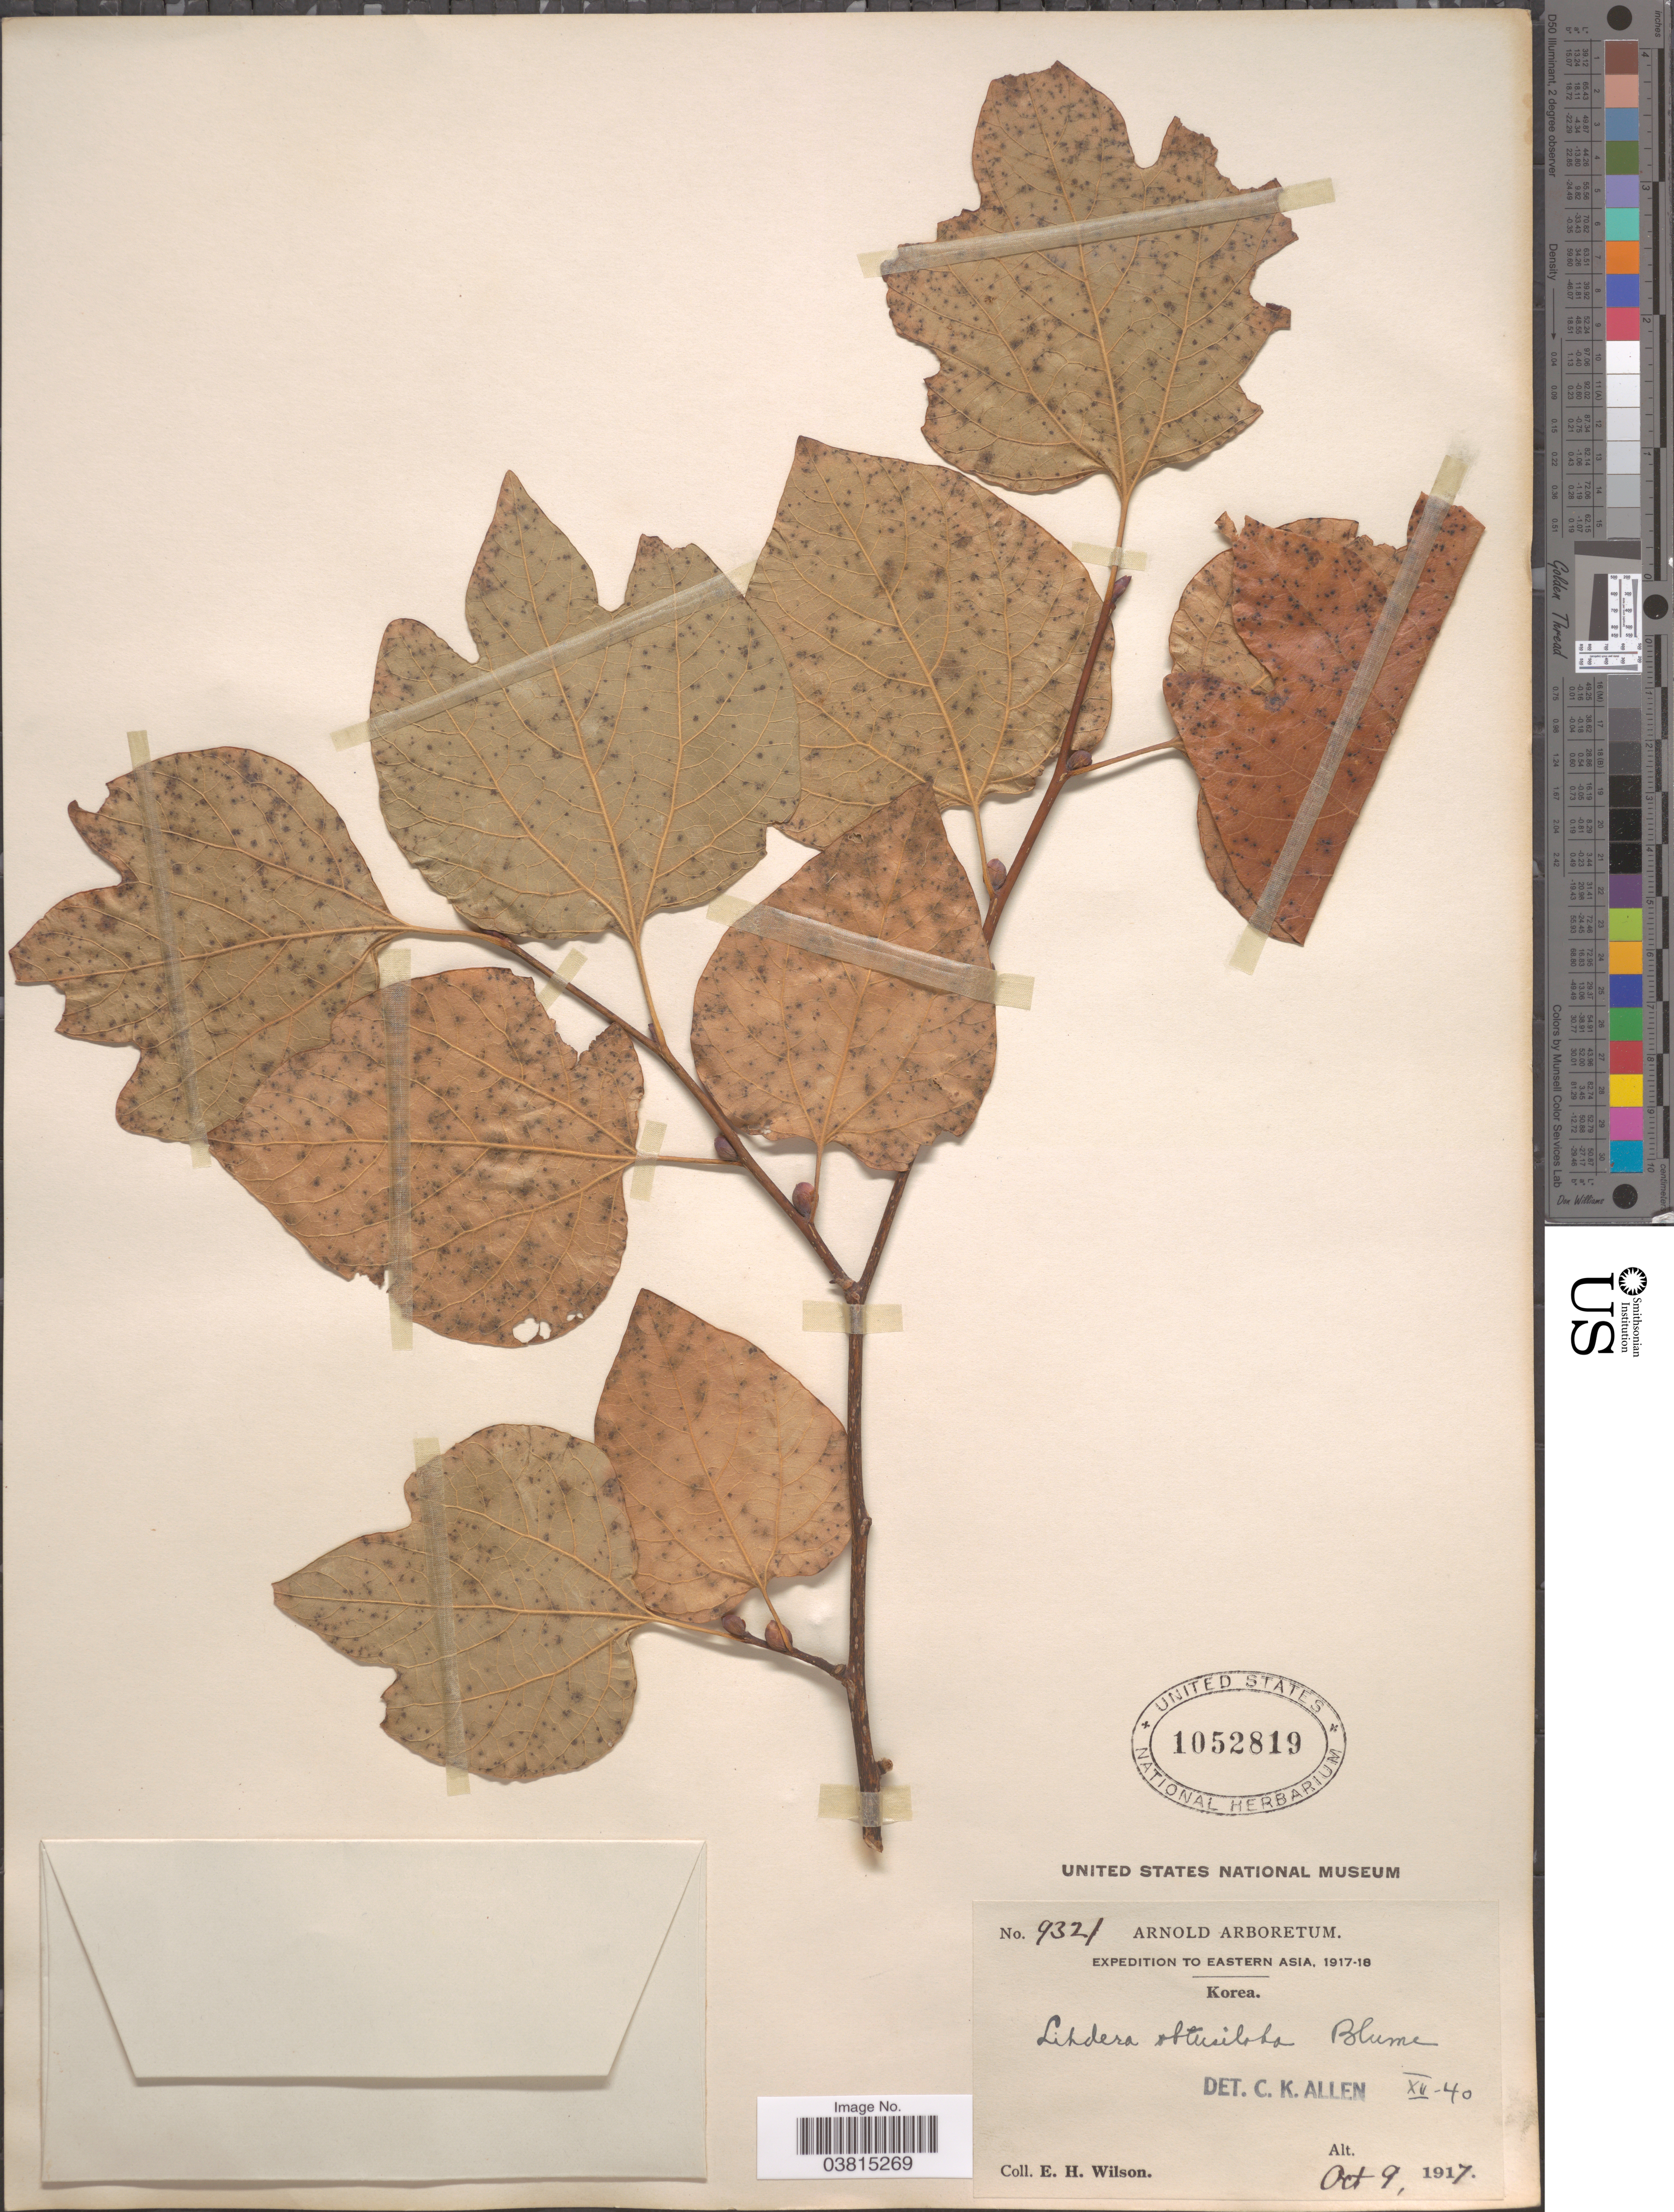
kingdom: Plantae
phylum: Tracheophyta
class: Magnoliopsida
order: Laurales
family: Lauraceae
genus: Lindera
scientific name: Lindera obtusiloba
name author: Blume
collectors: E. Wilson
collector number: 9321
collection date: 1917-10-09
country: North Korea / South Korea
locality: Eastern Asia.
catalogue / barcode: US 1052819